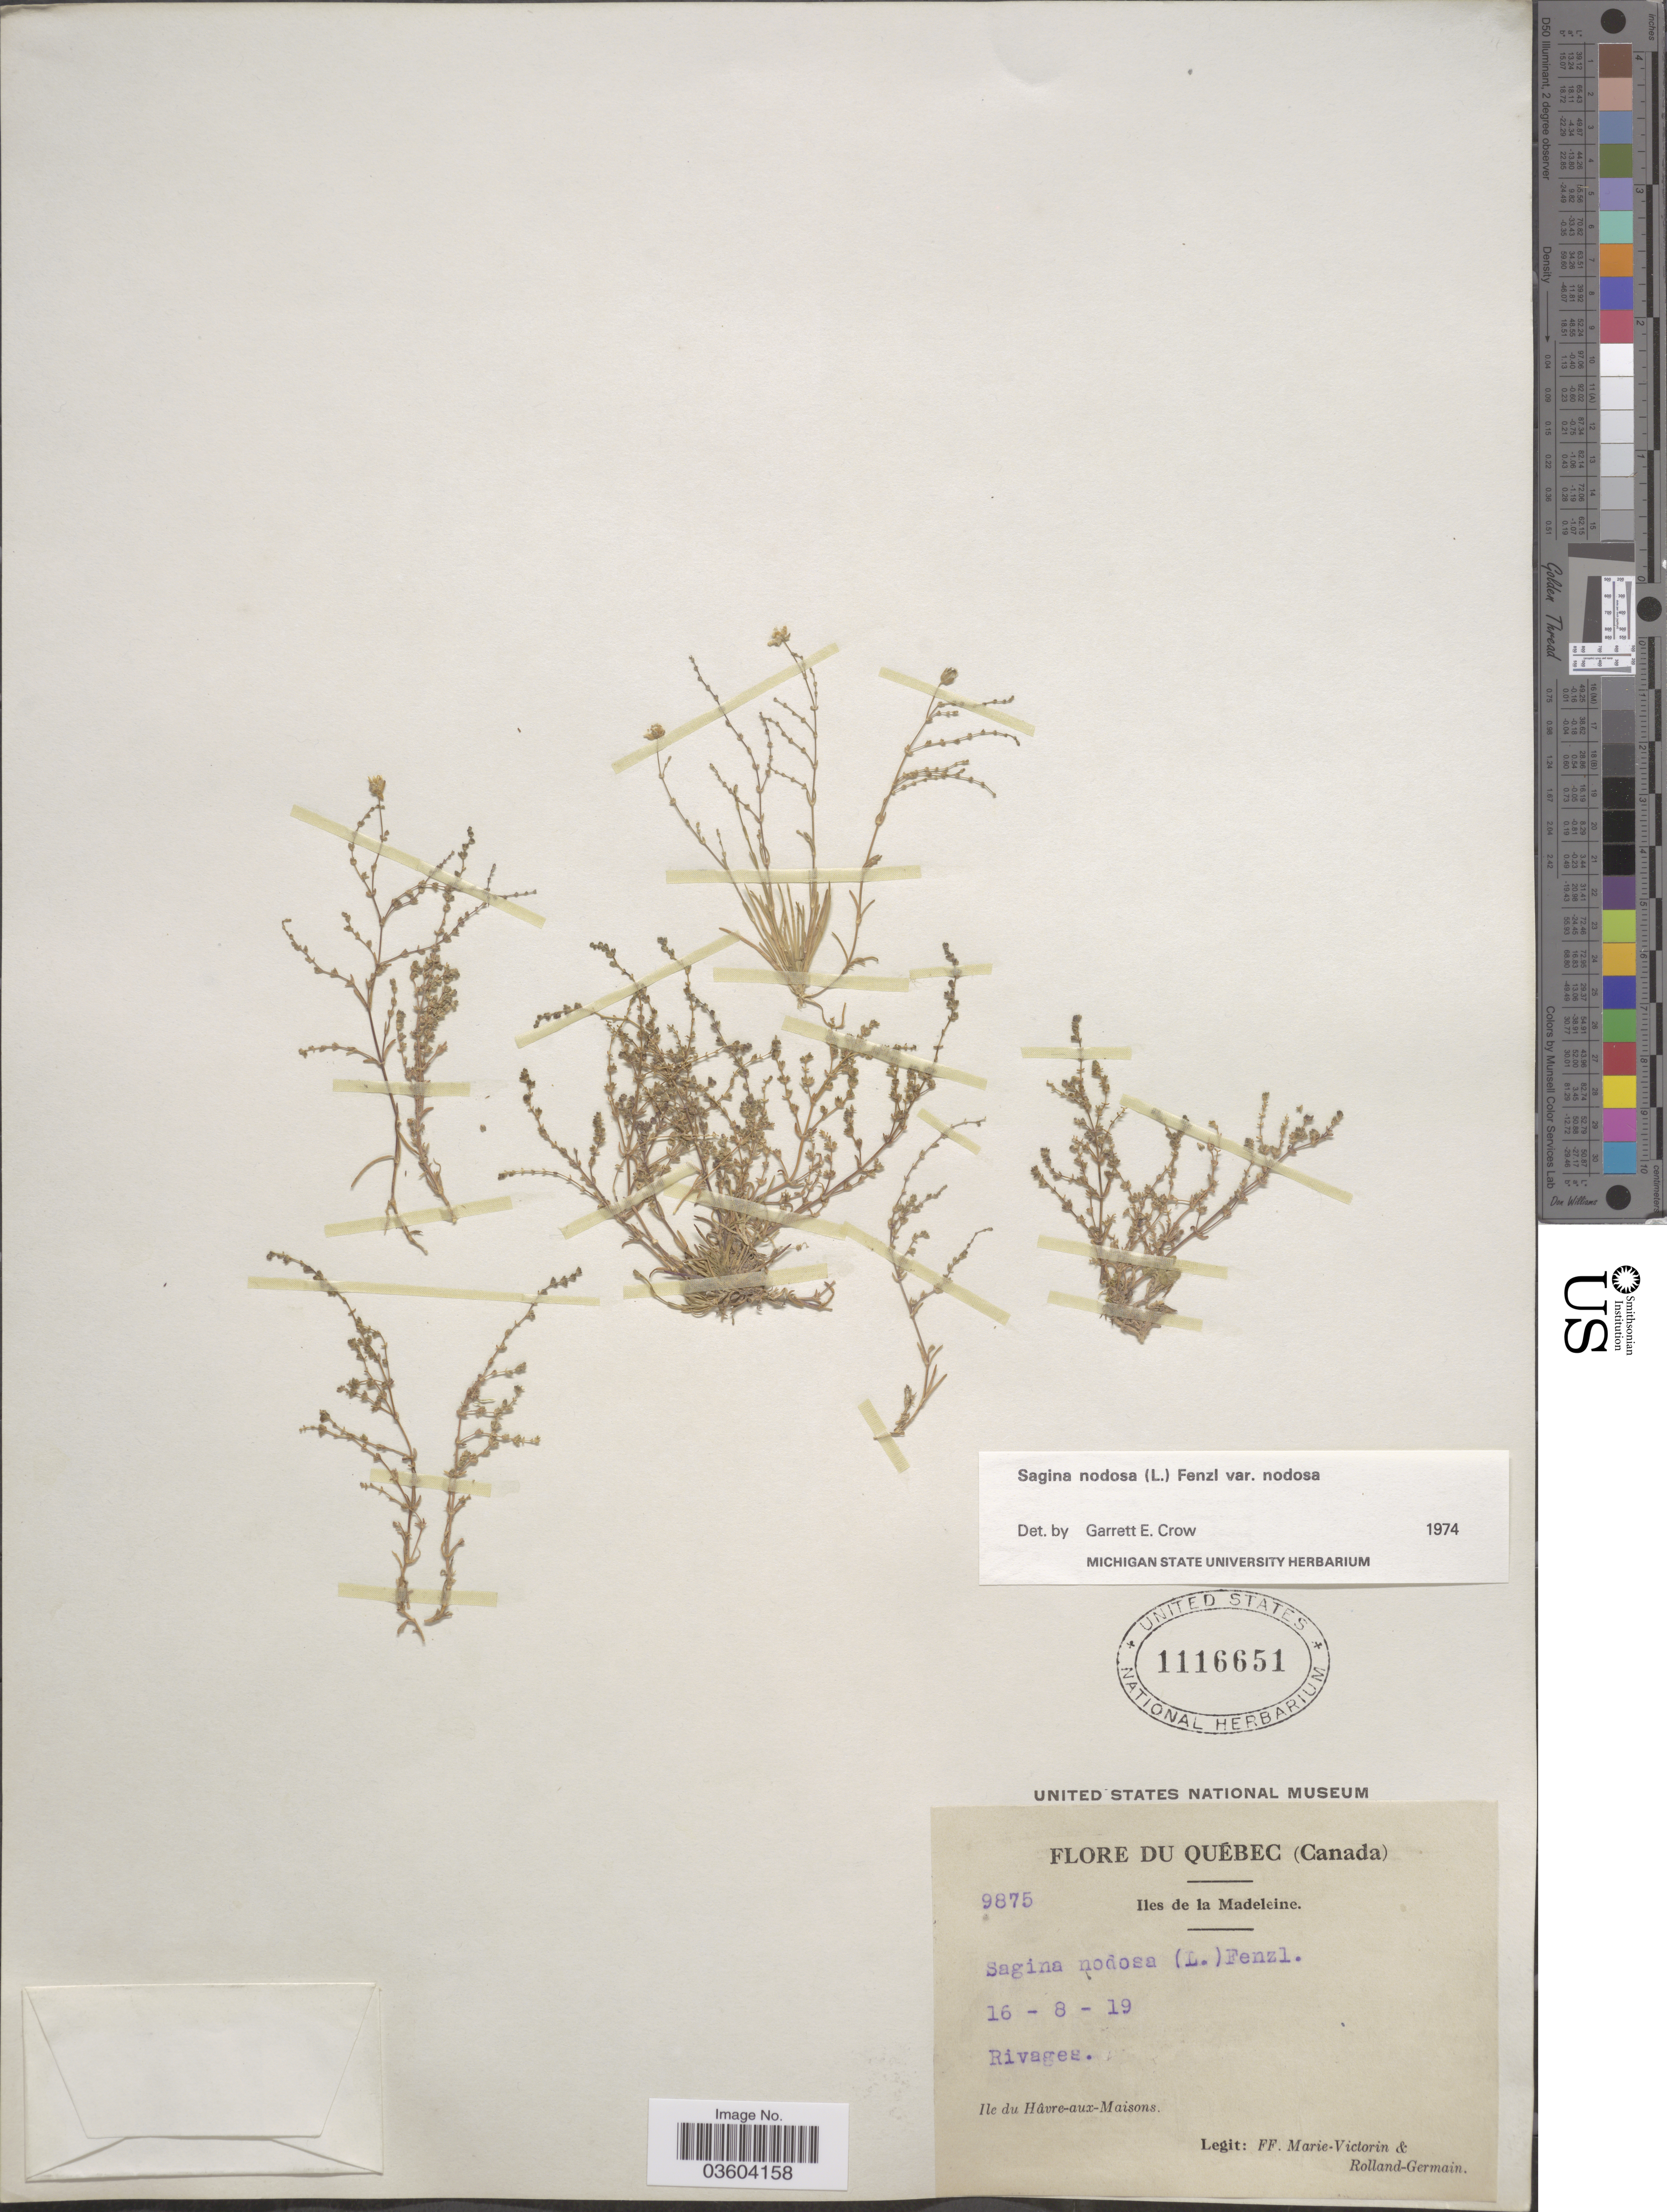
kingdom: Plantae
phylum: Tracheophyta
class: Magnoliopsida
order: Caryophyllales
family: Caryophyllaceae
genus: Sagina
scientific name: Sagina nodosa var. nodosa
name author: (L.) Fenzl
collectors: F. Marie-Victorin & Rolland-Germain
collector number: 9875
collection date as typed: Transcribed d/m/y: 16/8/19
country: Canada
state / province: Quebec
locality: Iles de la Madeleine. Rivages. Ile du Hâvre-aux-Maisons.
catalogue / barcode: US 1116651